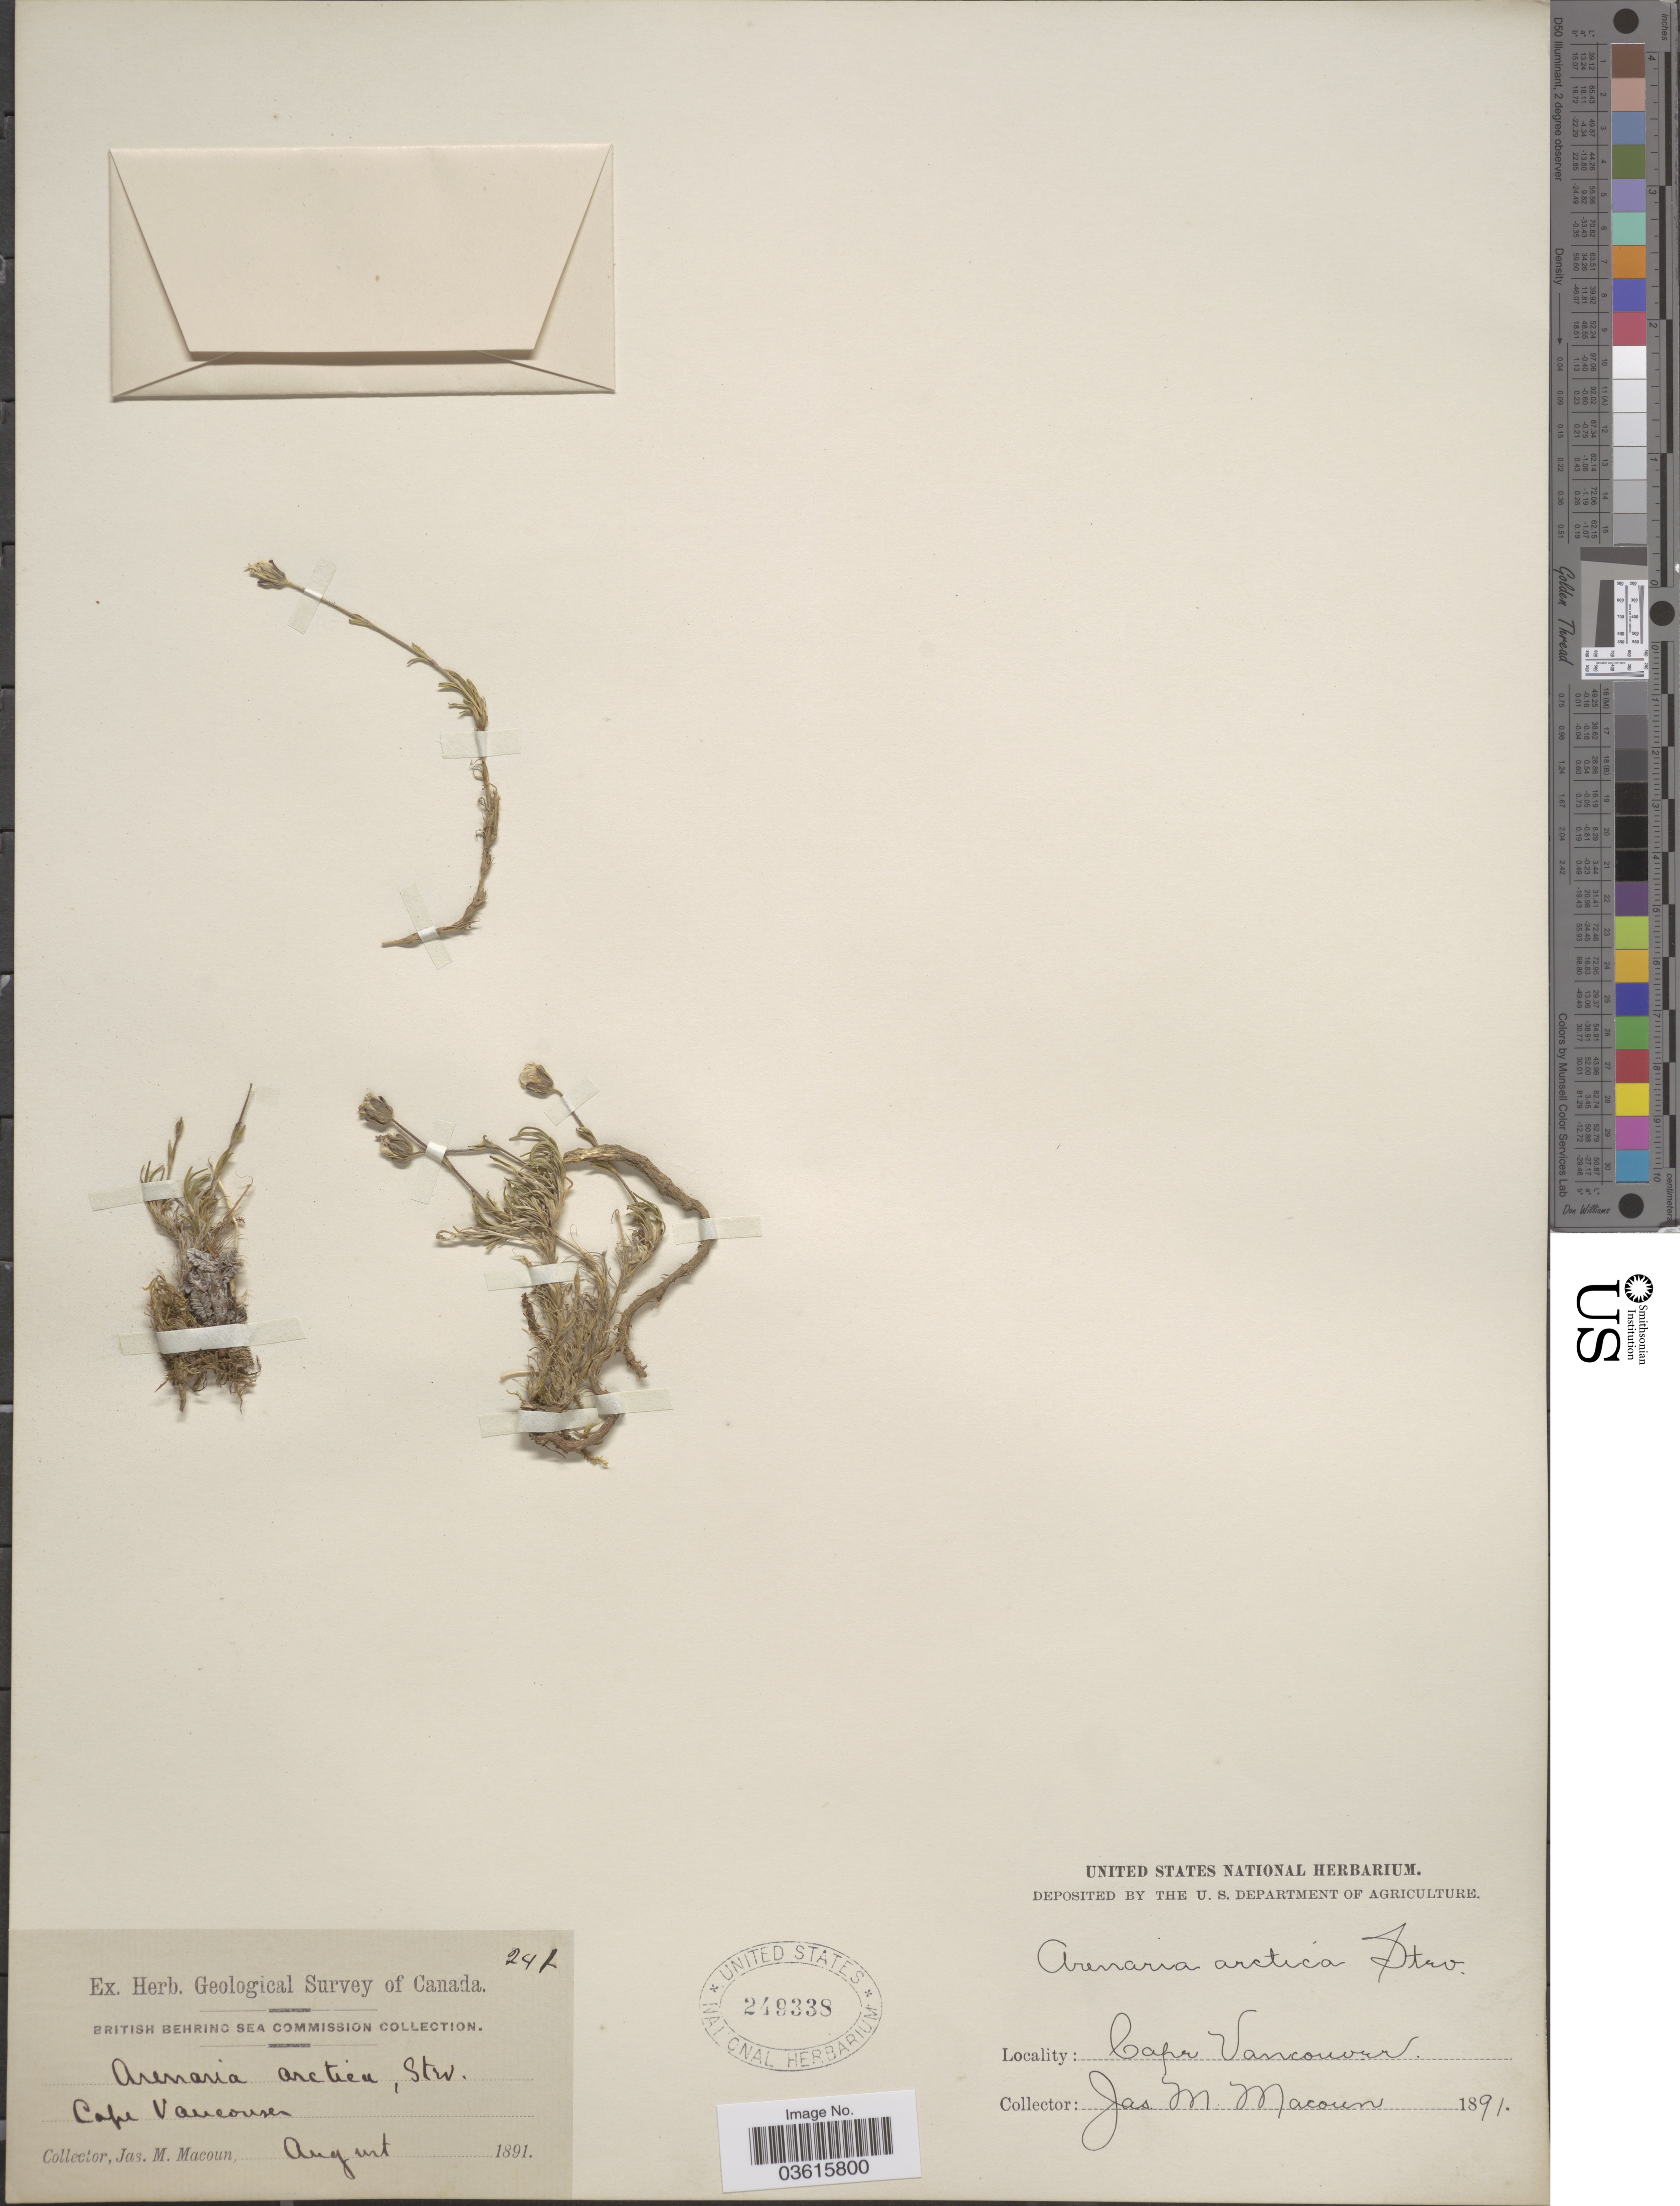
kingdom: Plantae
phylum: Tracheophyta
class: Magnoliopsida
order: Caryophyllales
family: Caryophyllaceae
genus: Cherleria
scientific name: Cherleria arctica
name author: (Steven ex Ser.) A.J. Moore & Dillenb.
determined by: Strong, M. T., (US), Smithsonian Institution - National Museum of Natural History (UNITED STATES)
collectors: J. M. Macoun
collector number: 247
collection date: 1891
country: United States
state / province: Alaska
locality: Cape Vancouver.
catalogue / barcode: US 249338